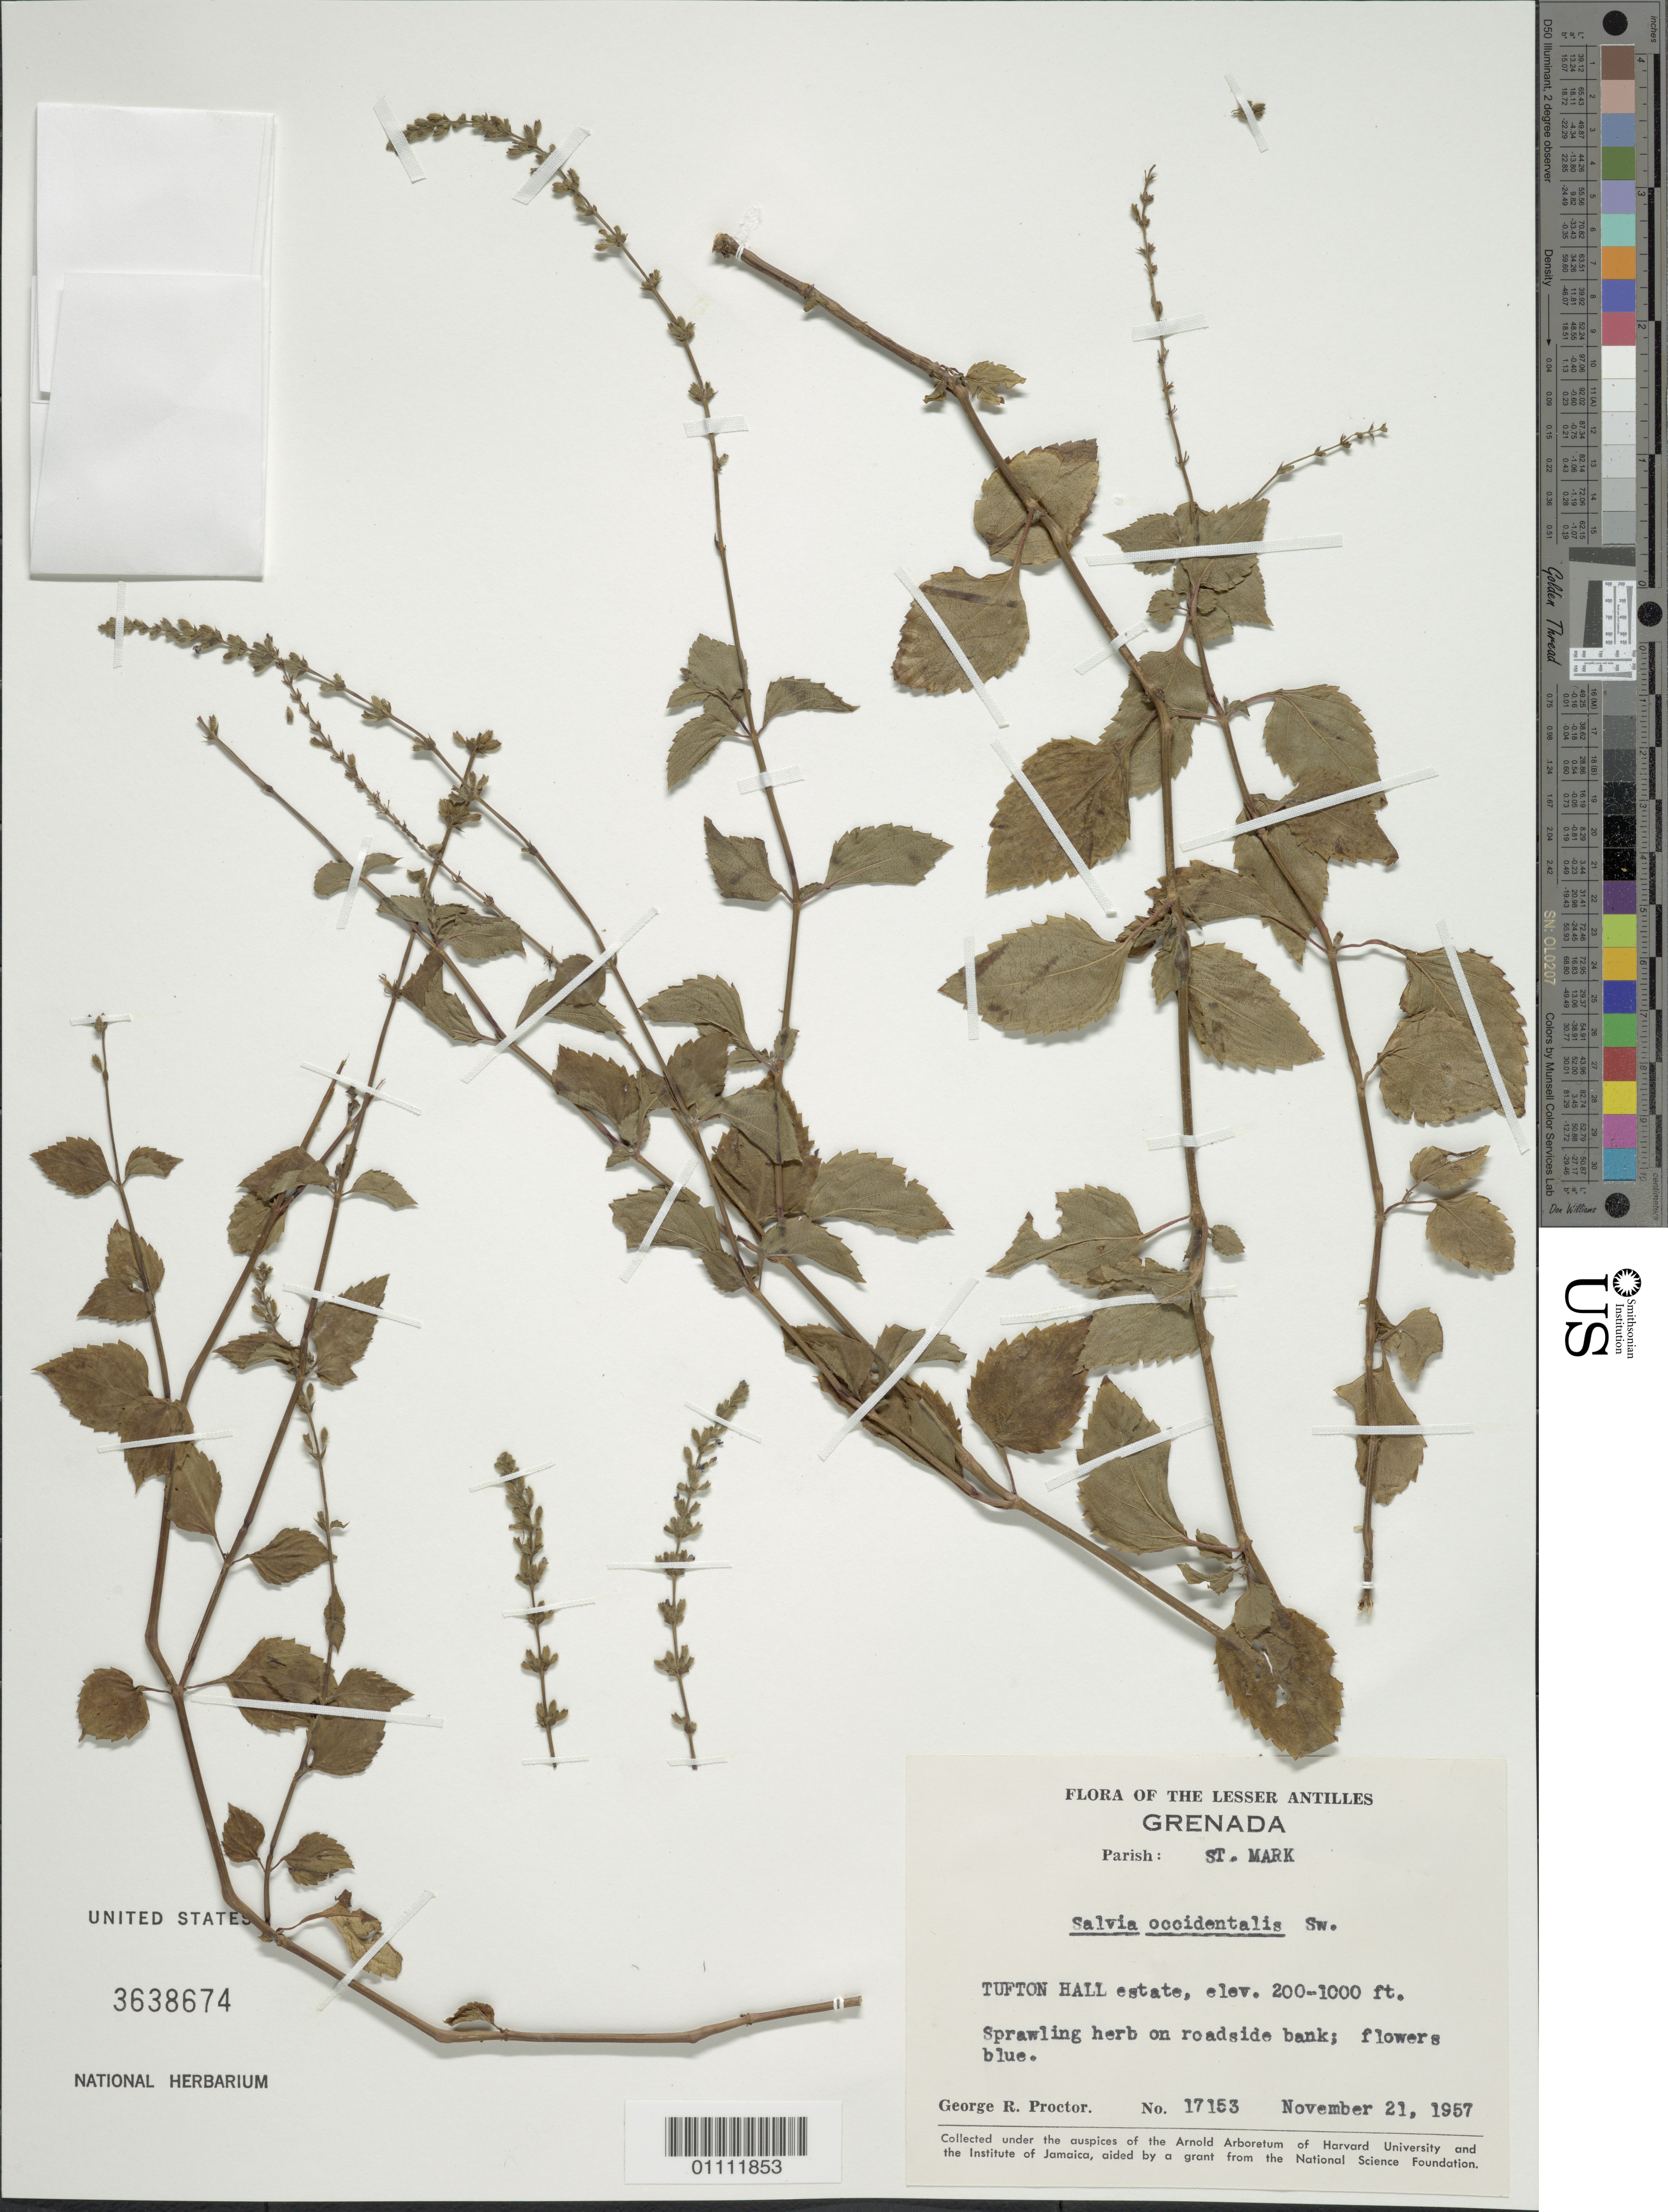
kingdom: Plantae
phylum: Tracheophyta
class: Magnoliopsida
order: Lamiales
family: Lamiaceae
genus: Salvia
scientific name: Salvia occidentalis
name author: Sw.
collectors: G. R. Proctor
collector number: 17153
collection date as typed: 21 Nov 1957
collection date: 1957-11-21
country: Grenada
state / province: Saint Mark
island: Grenada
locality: Tufton Hall estate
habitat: On roadside bank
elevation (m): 61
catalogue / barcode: US 3638674